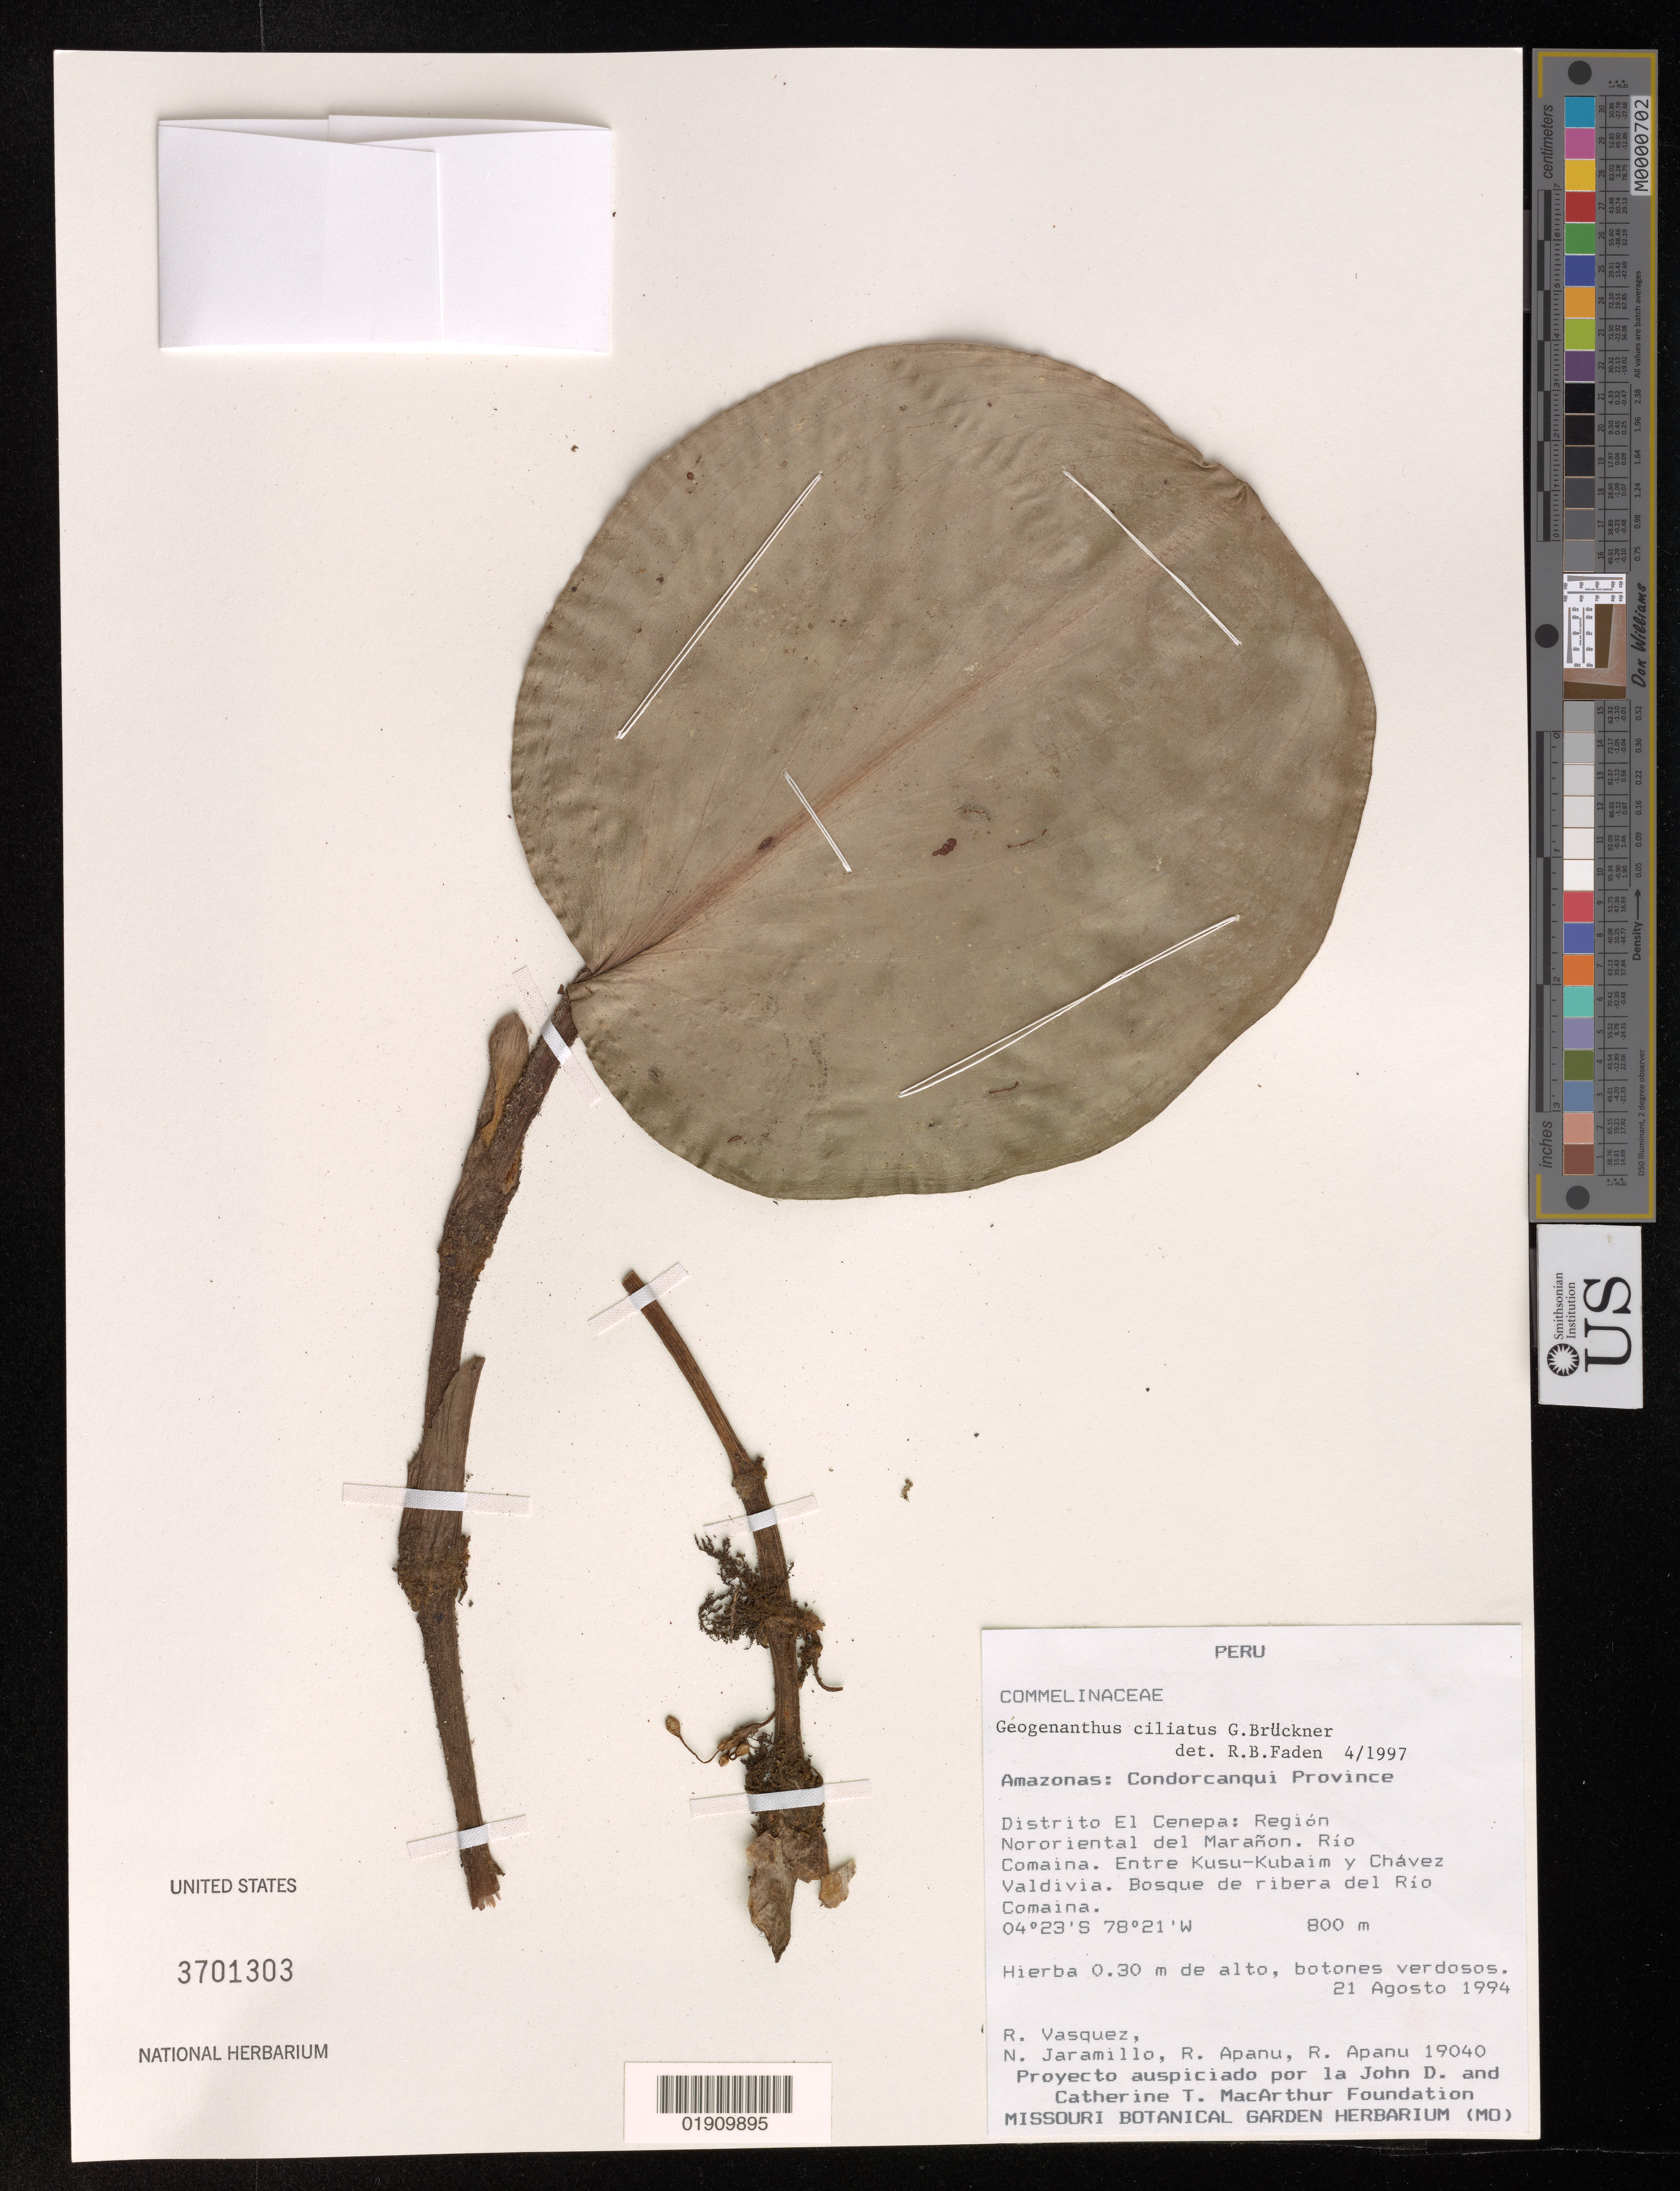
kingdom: Plantae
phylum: Tracheophyta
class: Liliopsida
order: Commelinales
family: Commelinaceae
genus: Geogenanthus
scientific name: Geogenanthus ciliatus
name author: G. Brückn.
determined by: Faden, Robert B., (US), Smithsonian Institution - National Museum of Natural History (UNITED STATES)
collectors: R. Vasquez, N. Jaramillo, R. Apanu N., A. Apanu & V. Bermeo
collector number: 19040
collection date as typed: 21 Aug 1994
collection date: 1994-08-21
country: Peru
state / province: Amazonas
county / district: Condorcanqui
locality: El Cenepa Dist., Región Nororiental del Maranon, Puerto Mori, Río Comaina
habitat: Bosque de ribera del Rio Comaina.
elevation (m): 800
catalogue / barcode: US 3701303